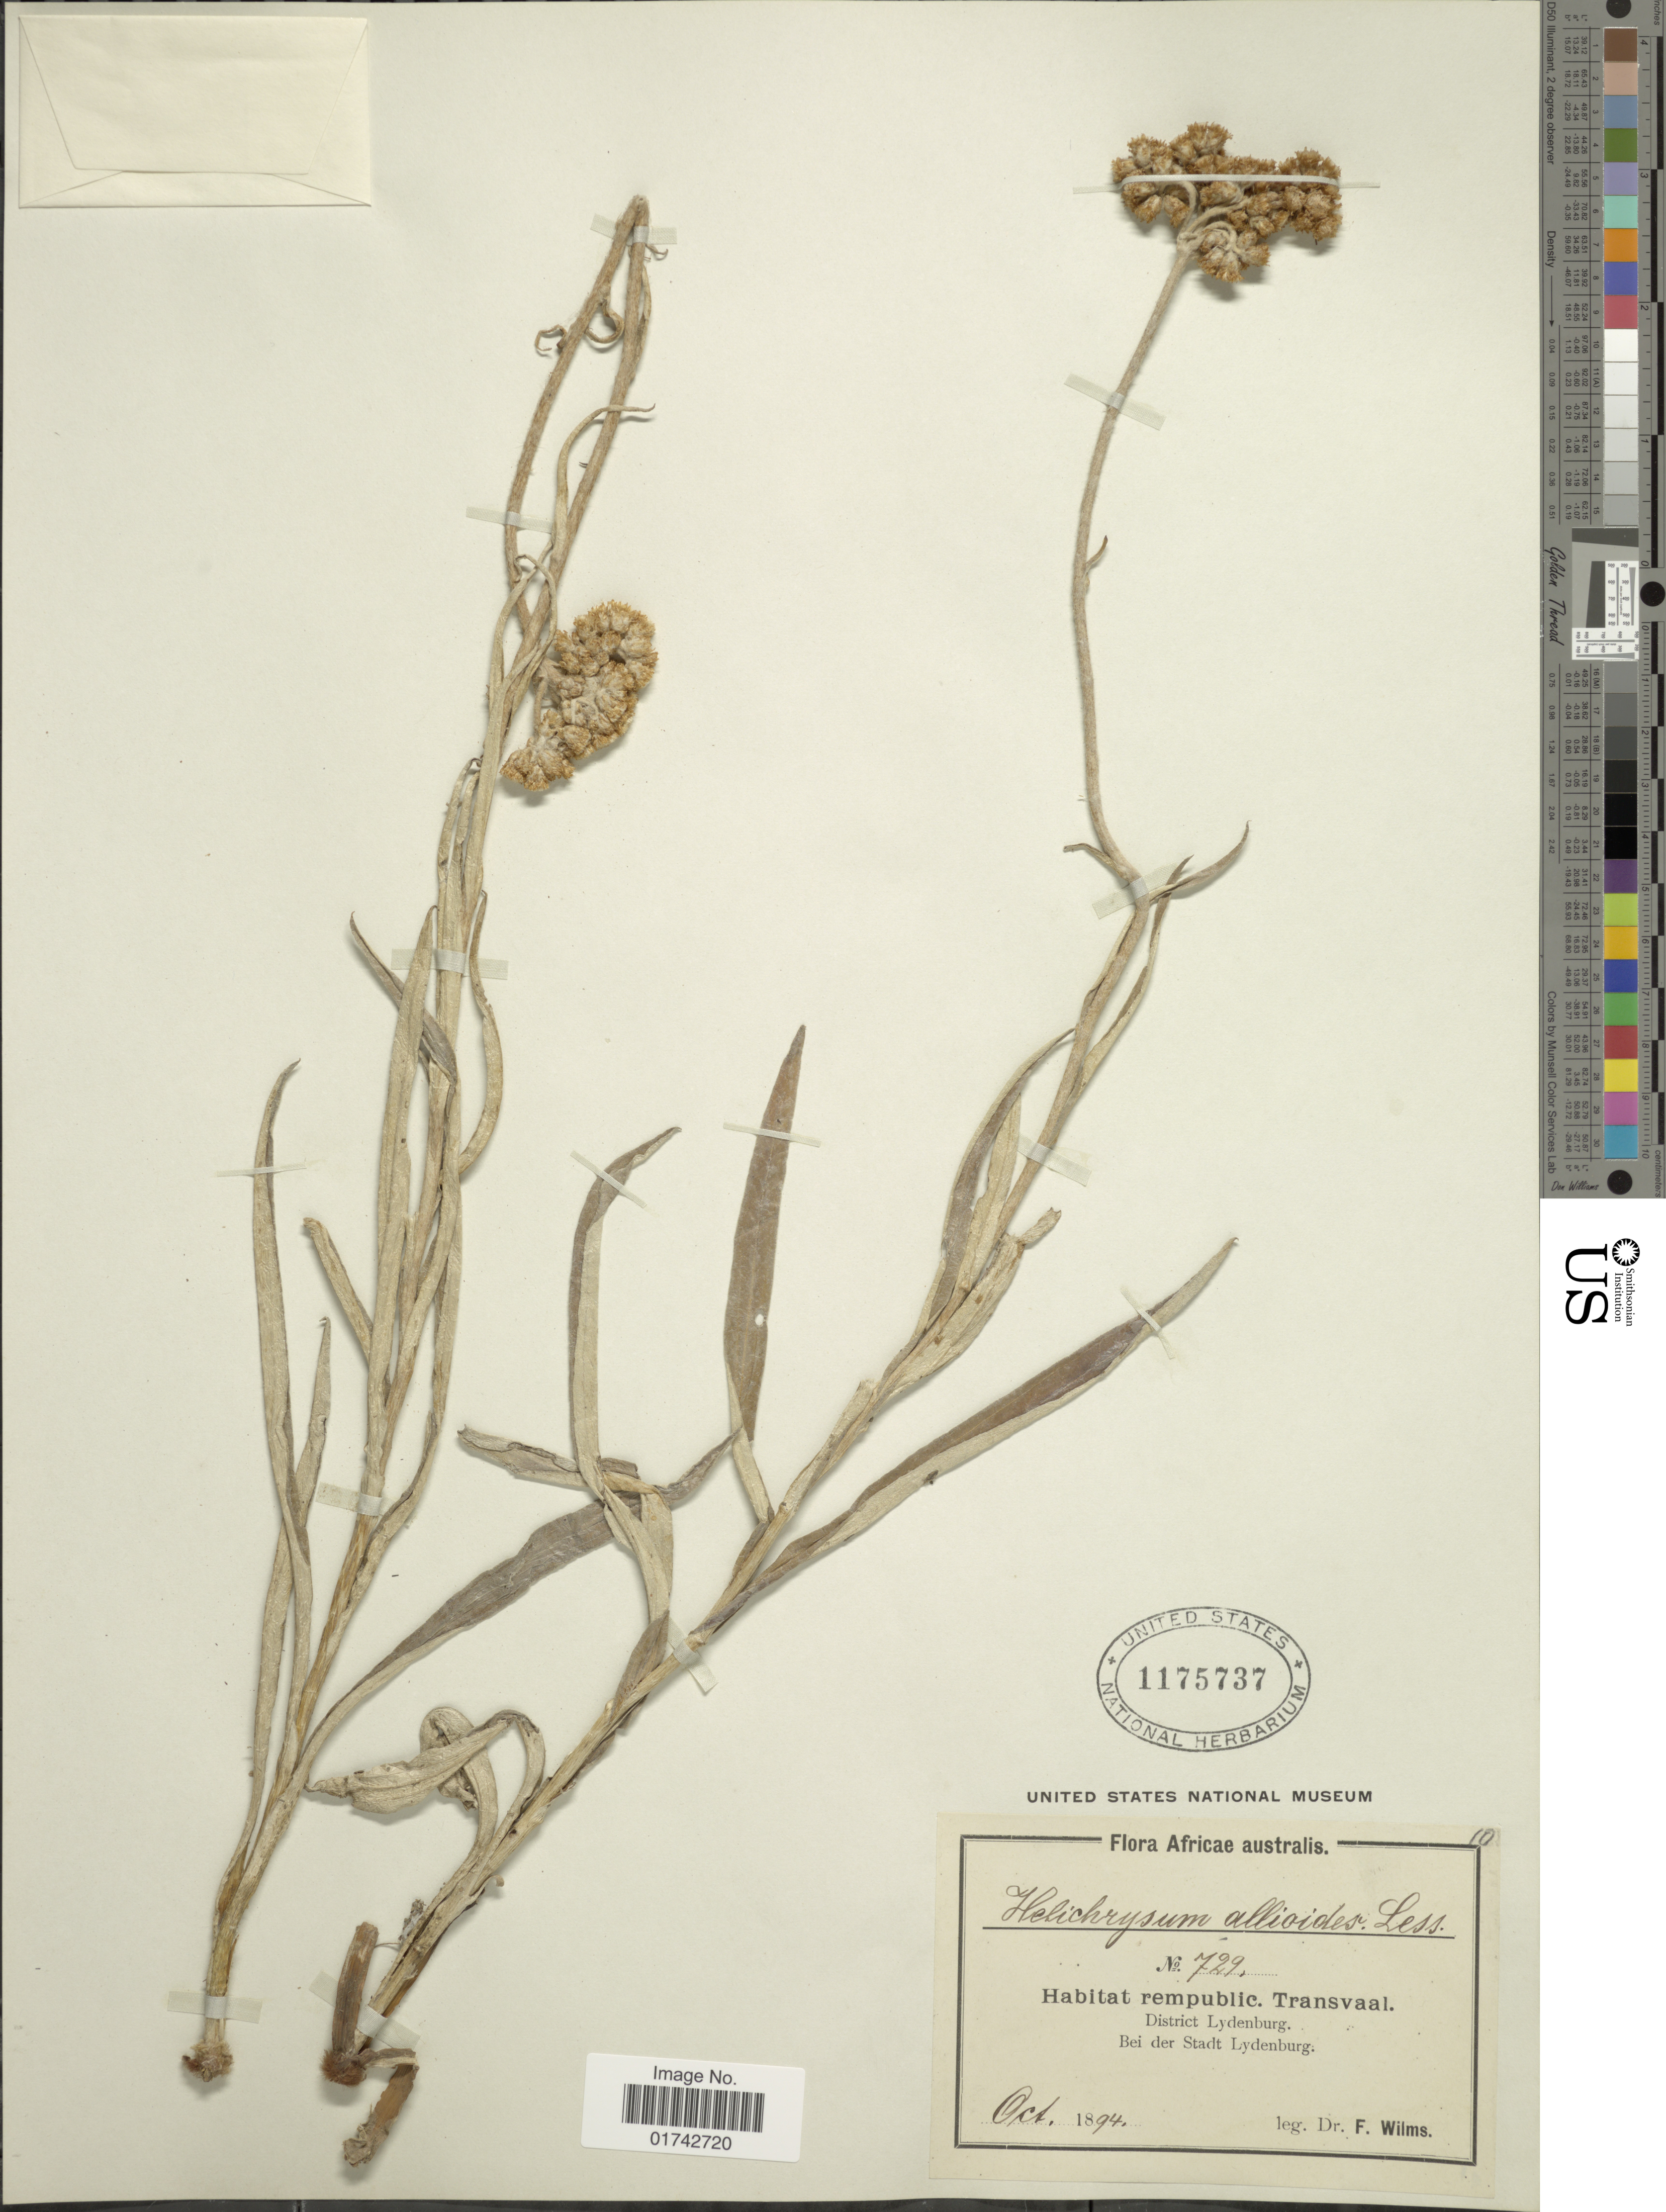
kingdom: Plantae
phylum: Tracheophyta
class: Magnoliopsida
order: Asterales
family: Asteraceae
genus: Helichrysum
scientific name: Helichrysum allioides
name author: Less.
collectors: F. Wilms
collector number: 729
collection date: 1894-10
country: South Africa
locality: Africa australis. Habitat rempublic. Transvaal. District Lydenburg. Bei der Stadt Lydenburg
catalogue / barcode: US 1175737